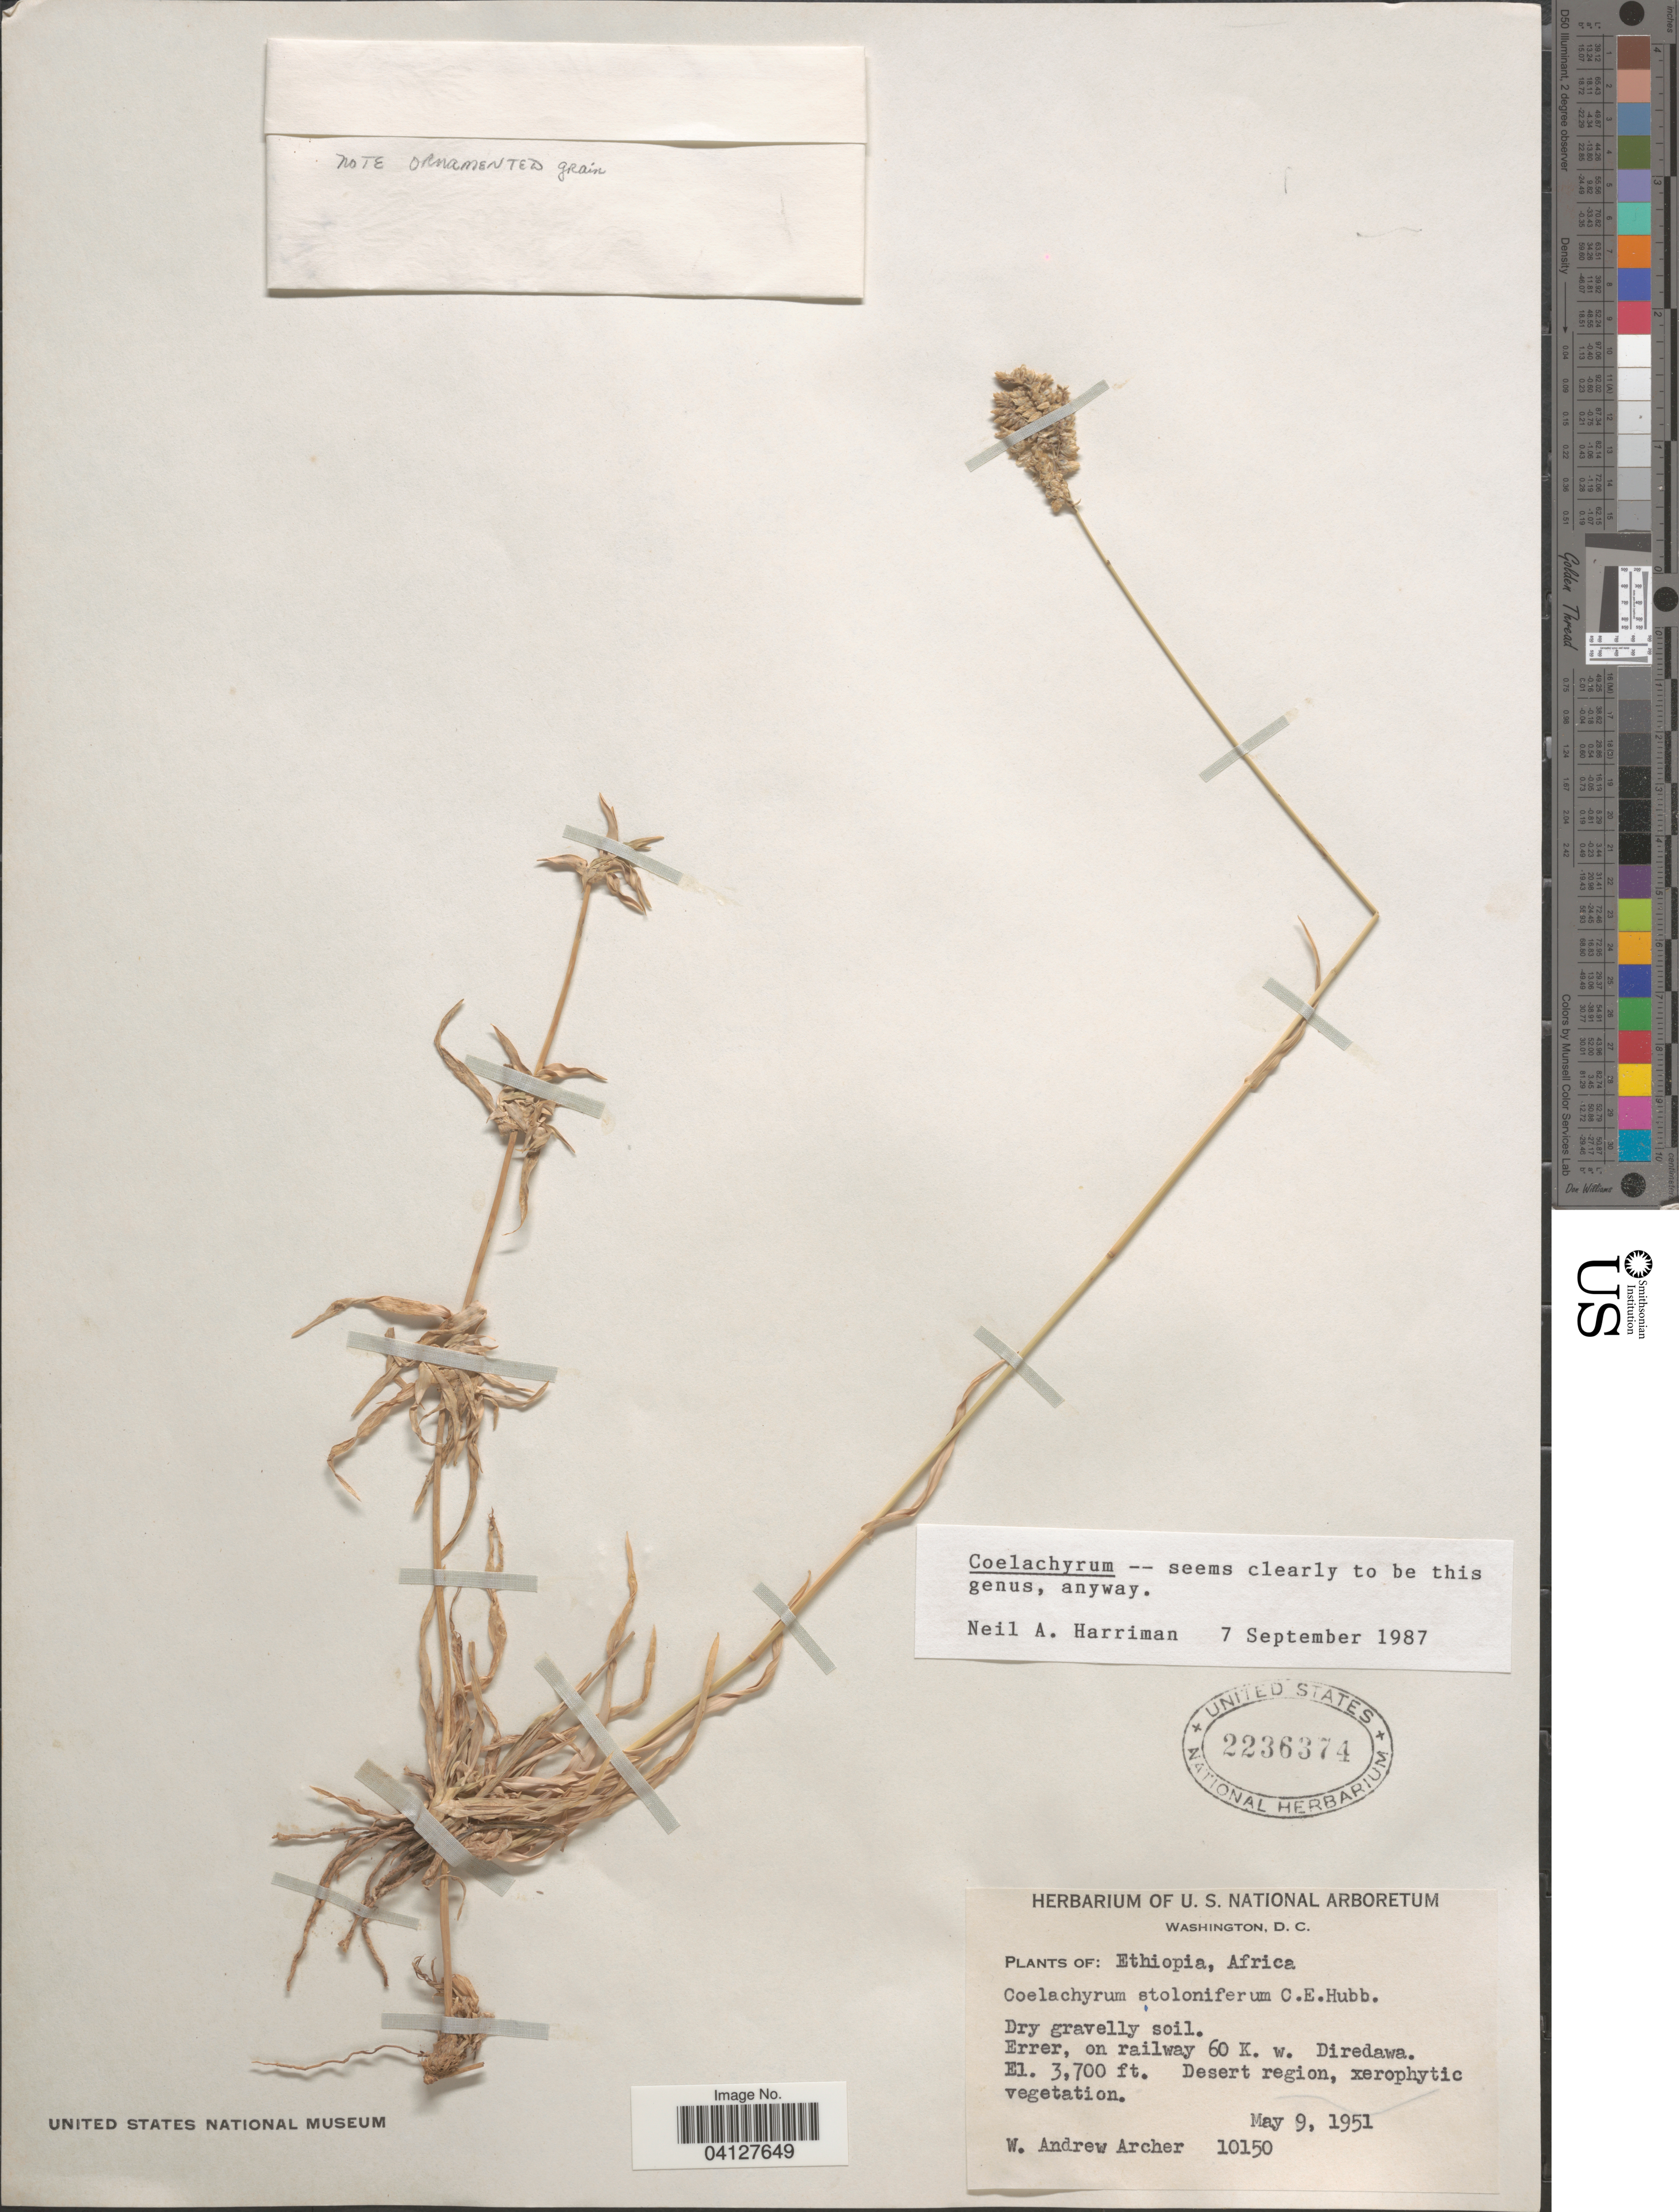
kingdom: Plantae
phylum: Tracheophyta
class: Liliopsida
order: Poales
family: Poaceae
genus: Coelachyrum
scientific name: Coelachyrum stoloniferum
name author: C.E. Hubb.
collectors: W. A. Archer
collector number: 10150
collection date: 1951-05-09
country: Ethiopia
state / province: Dire Dawa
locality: Errer, on railway 60 K. w. Diredawa. Desert region.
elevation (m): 1128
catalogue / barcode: US 2236374